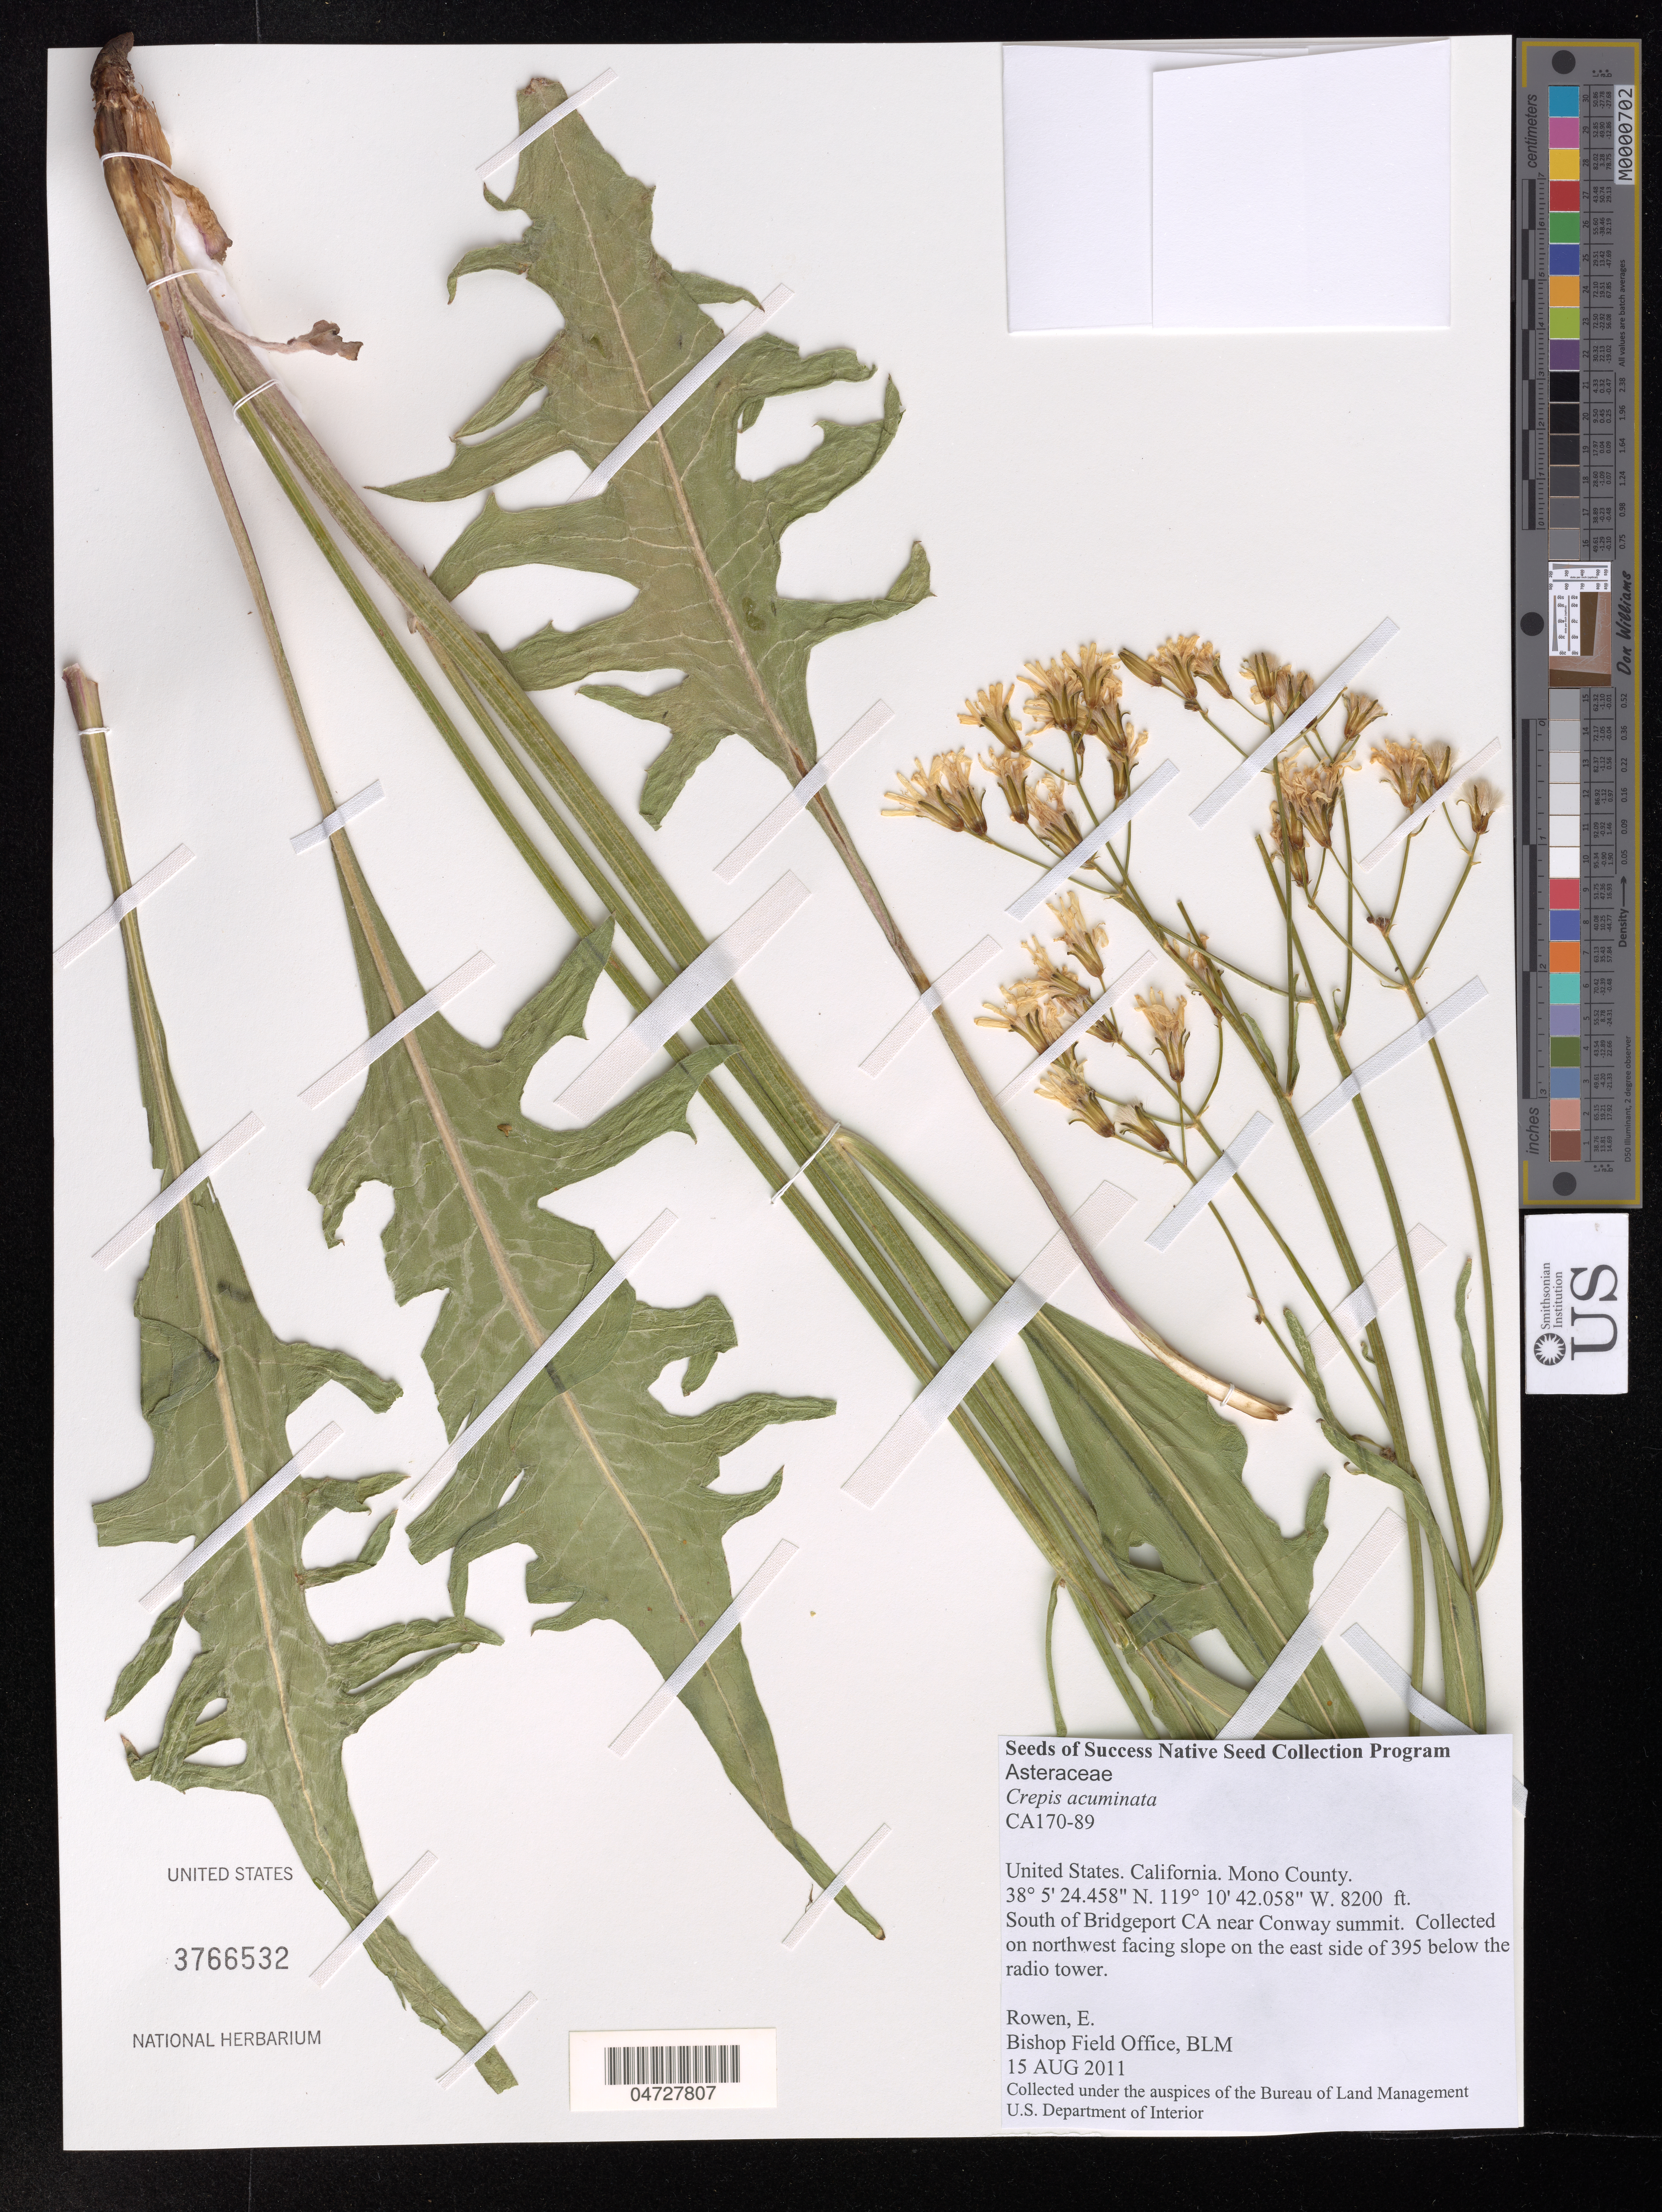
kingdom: Plantae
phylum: Tracheophyta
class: Magnoliopsida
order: Fagales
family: Fagaceae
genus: Quercus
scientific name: Quercus acuminata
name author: Roxb.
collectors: E. Rowen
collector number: CA170-89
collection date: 2011-08-15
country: United States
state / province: California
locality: Mono County. South of Bridgeport CA near Conway summit. On northwest facing slope on the east side of 395 below the radio tower.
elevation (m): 2499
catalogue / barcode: US 3766532